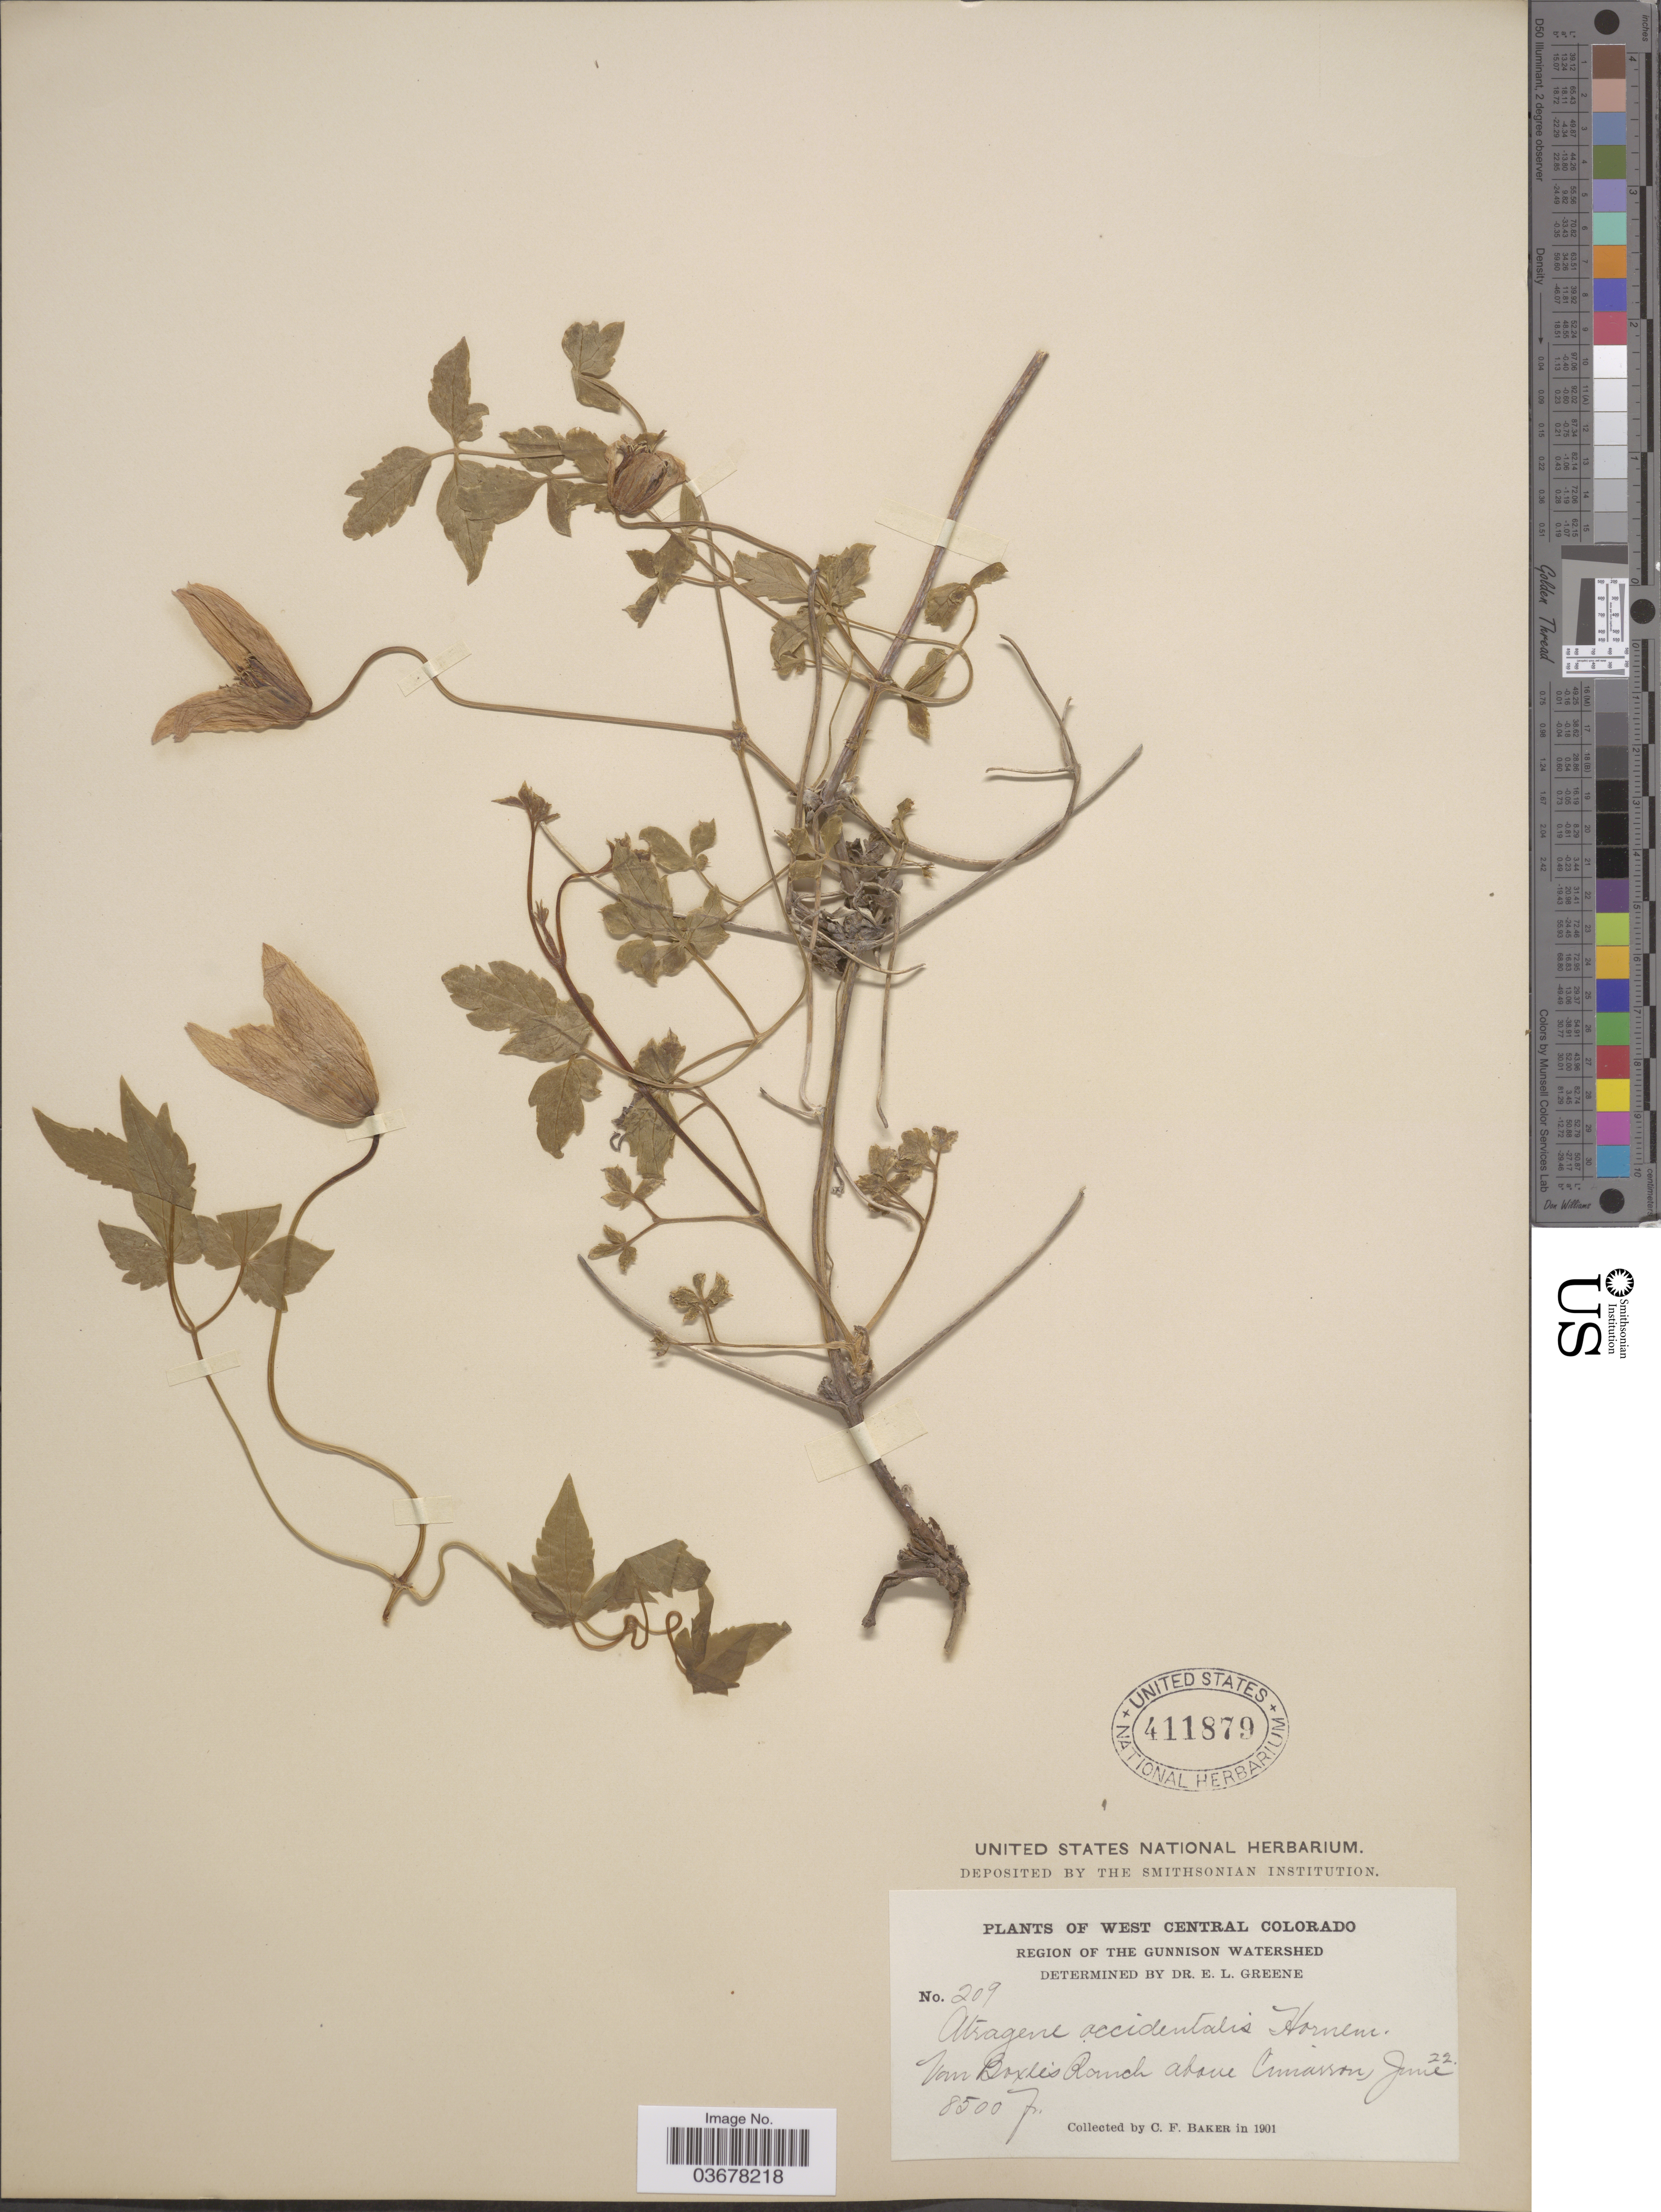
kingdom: Plantae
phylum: Tracheophyta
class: Magnoliopsida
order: Ranunculales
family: Ranunculaceae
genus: Clematis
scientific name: Clematis columbiana var. columbiana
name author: (Nutt.) Torr. & A. Gray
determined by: Strong, M. T., (US), Smithsonian Institution - National Museum of Natural History (UNITED STATES)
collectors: C. F. Baker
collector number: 209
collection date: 1901-06-22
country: United States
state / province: Colorado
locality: West Central Colorado. Region of the Gunnison Watershed. Van Boxle's Ranch above Cimarron.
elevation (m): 2591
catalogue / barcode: US 411879